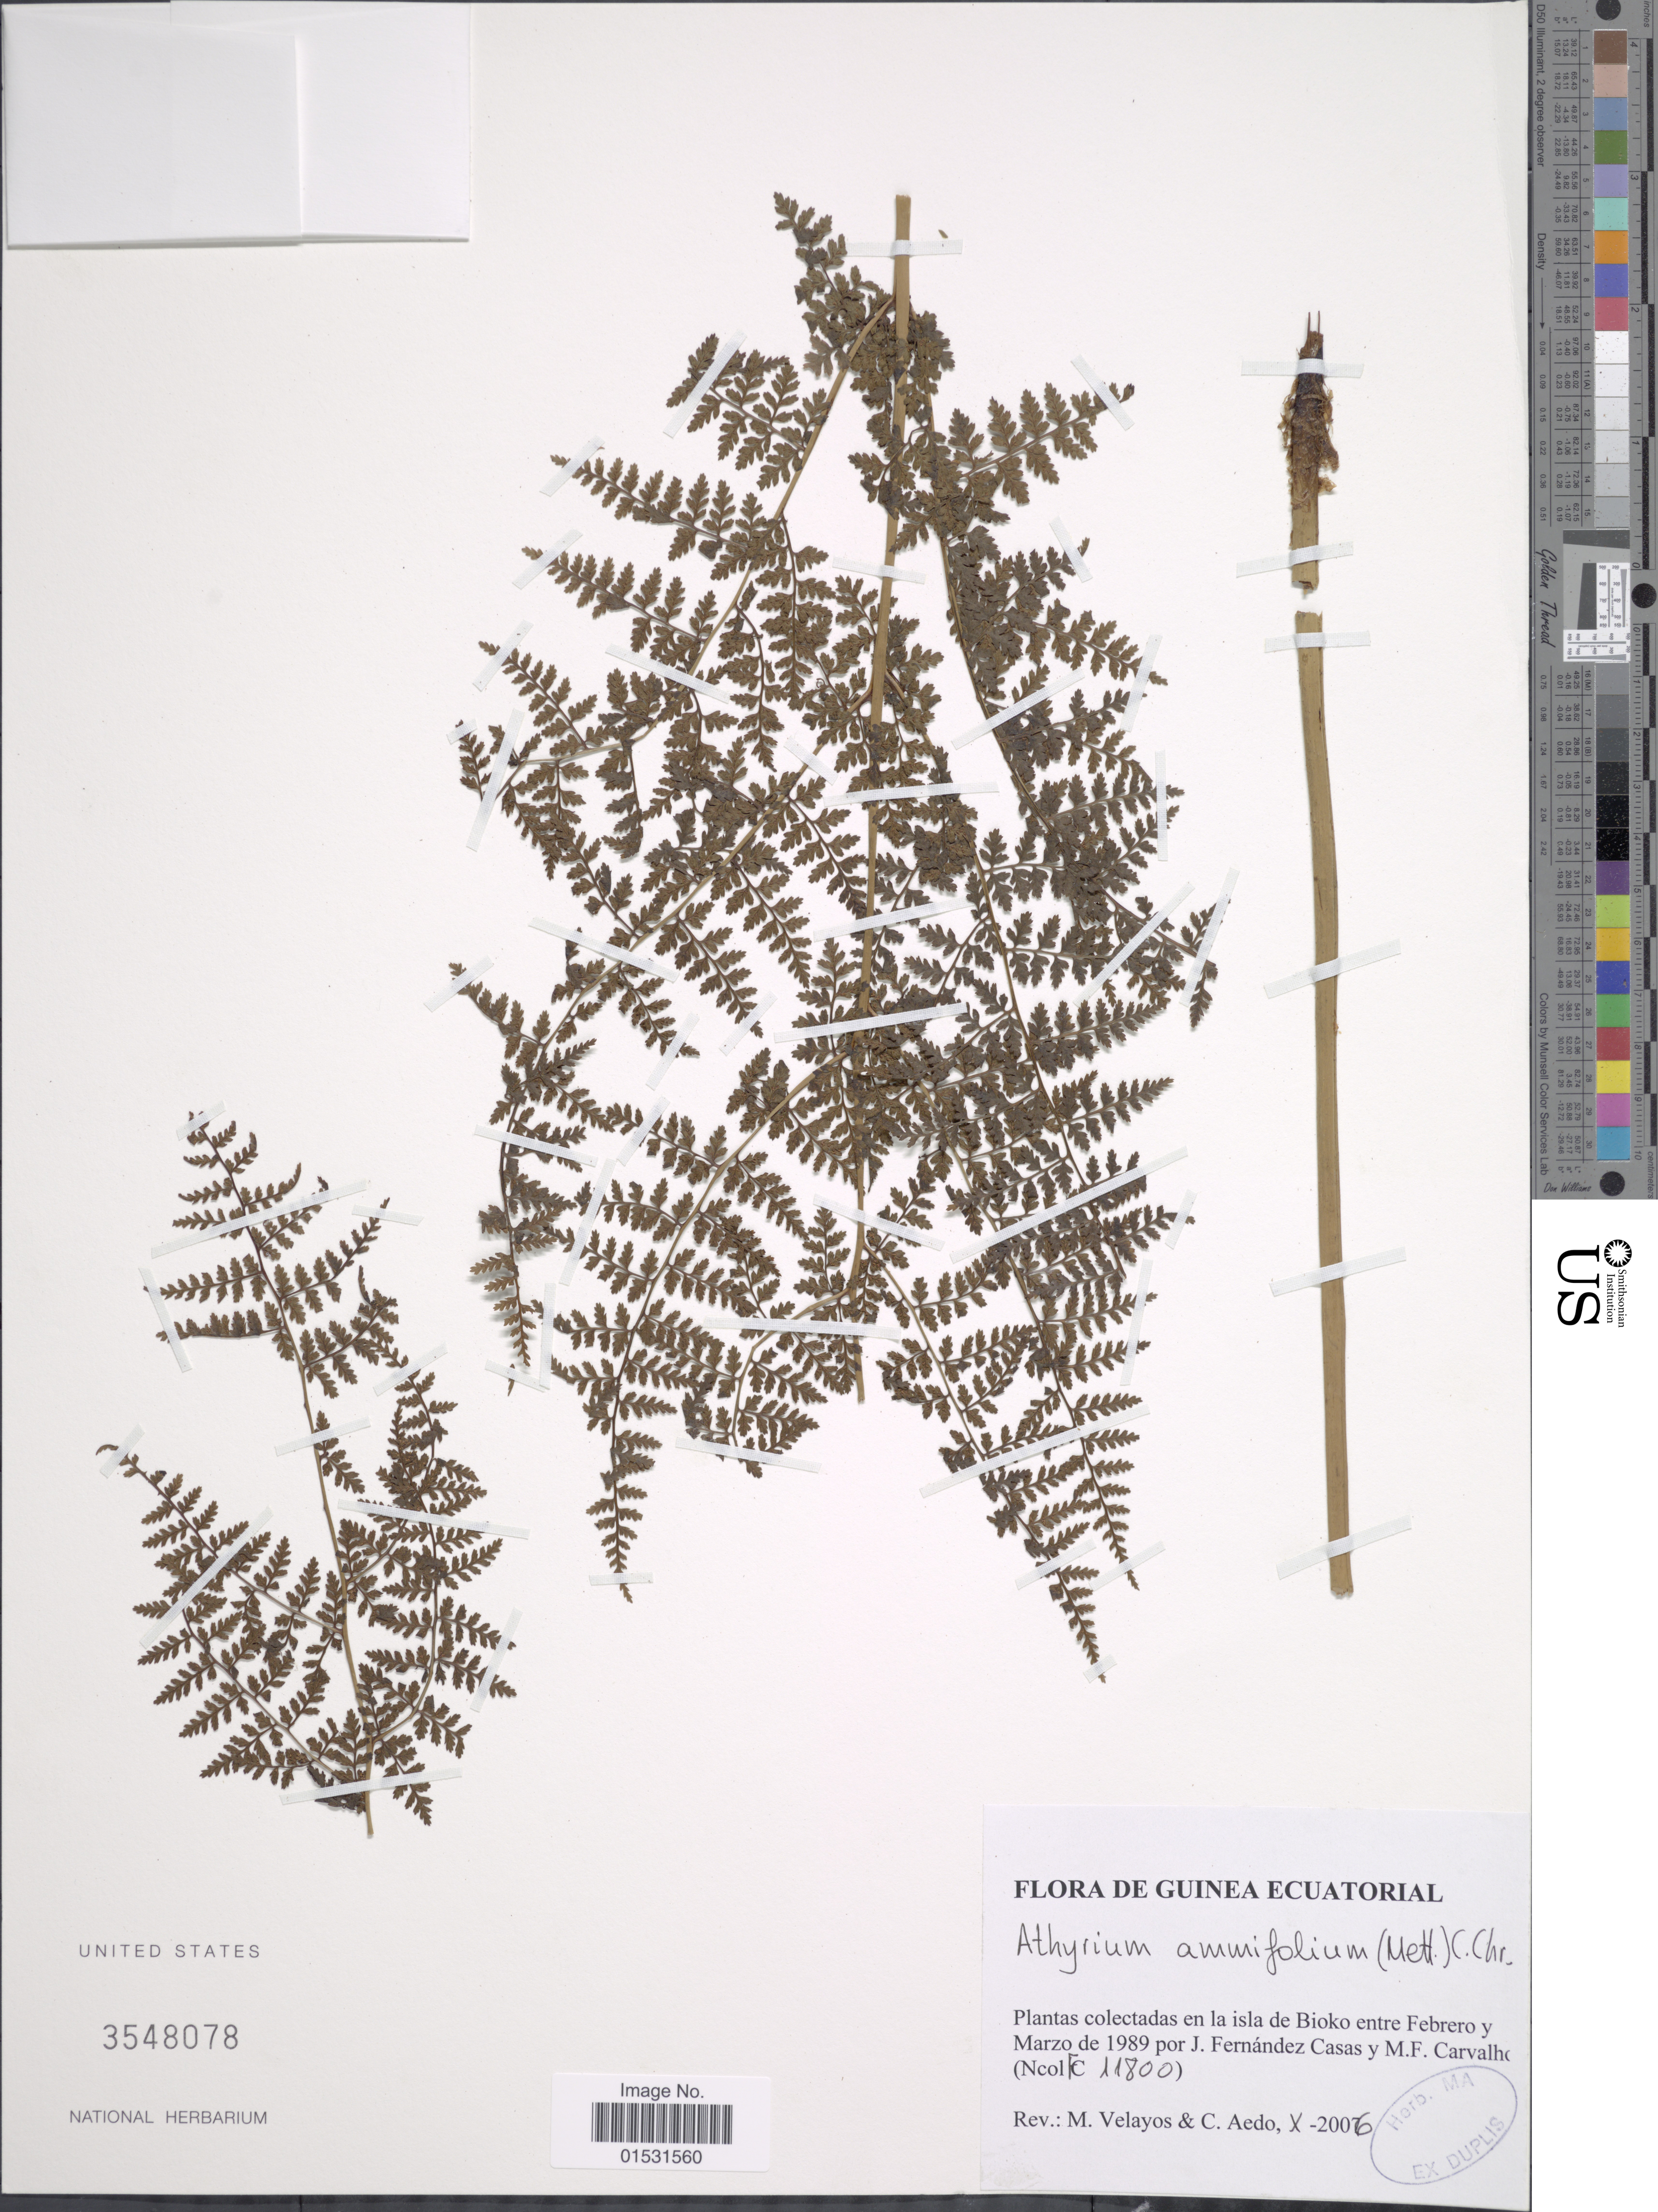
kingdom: Plantae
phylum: Tracheophyta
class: Polypodiopsida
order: Polypodiales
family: Athyriaceae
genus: Athyrium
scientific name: Athyrium ammifolium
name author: (Mett.) C. Chr.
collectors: J. Casas & M. F. Carvalho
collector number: FC11800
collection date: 1989-02/1989-03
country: Equatorial Guinea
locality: La isla de Bioko.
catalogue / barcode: US 3548078